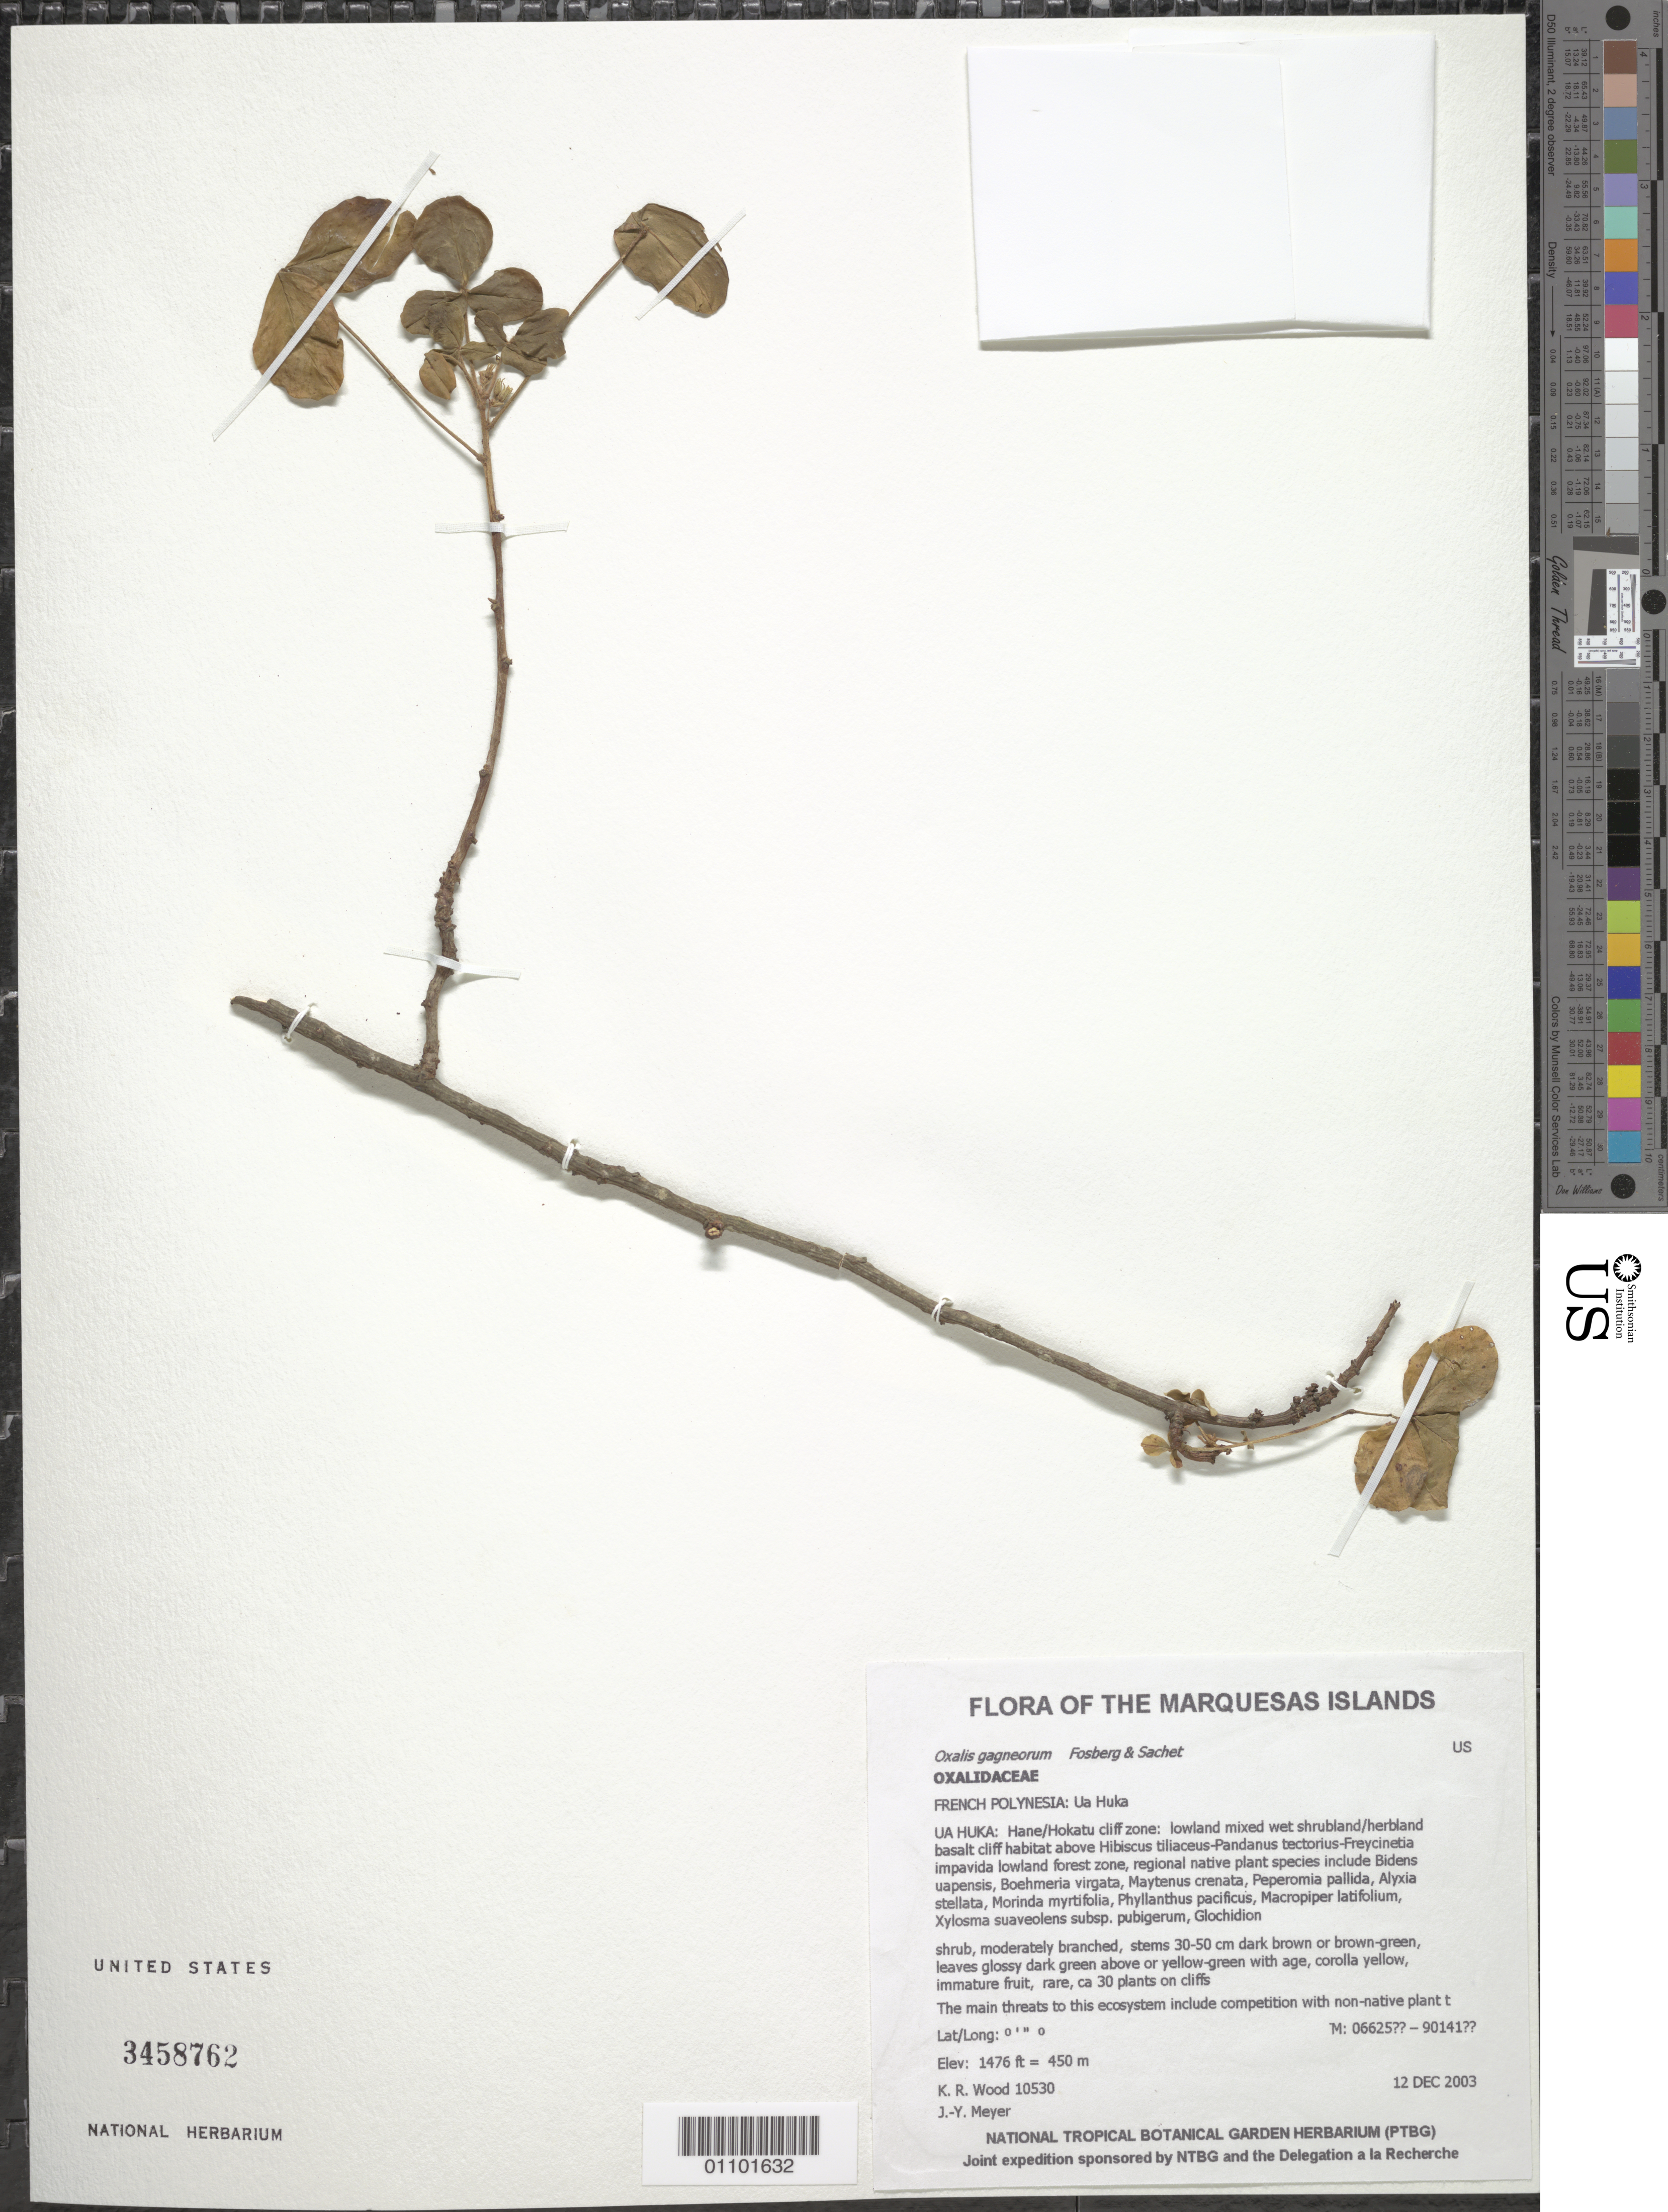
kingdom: Plantae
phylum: Tracheophyta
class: Magnoliopsida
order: Oxalidales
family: Oxalidaceae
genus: Oxalis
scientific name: Oxalis gagneorum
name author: Fosberg & Sachet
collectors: K. R. Wood & J.-Y. Meyer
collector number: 10530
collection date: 2003-12-12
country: French Polynesia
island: Ua Huka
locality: Hane/Hokatu cliff zone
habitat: Lowland mixed wet shrubland/herbland basalt cliff habitat above Hibiscus tiliaceus - Pandanus tectorius - Freycinetia impavida lowland forest zone. Cliff zone, 220 deg S aspect, vertical slope, scattered, mesic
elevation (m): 450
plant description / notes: Competition with non-native plant taxa such as Psidium guajava, Ageratum conyzoides, Zingiber zerumbet, Paspalum conjugatum, Coffea arabica, Oplismenus compositus, and Kyllinga brevifolia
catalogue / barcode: US 3458762